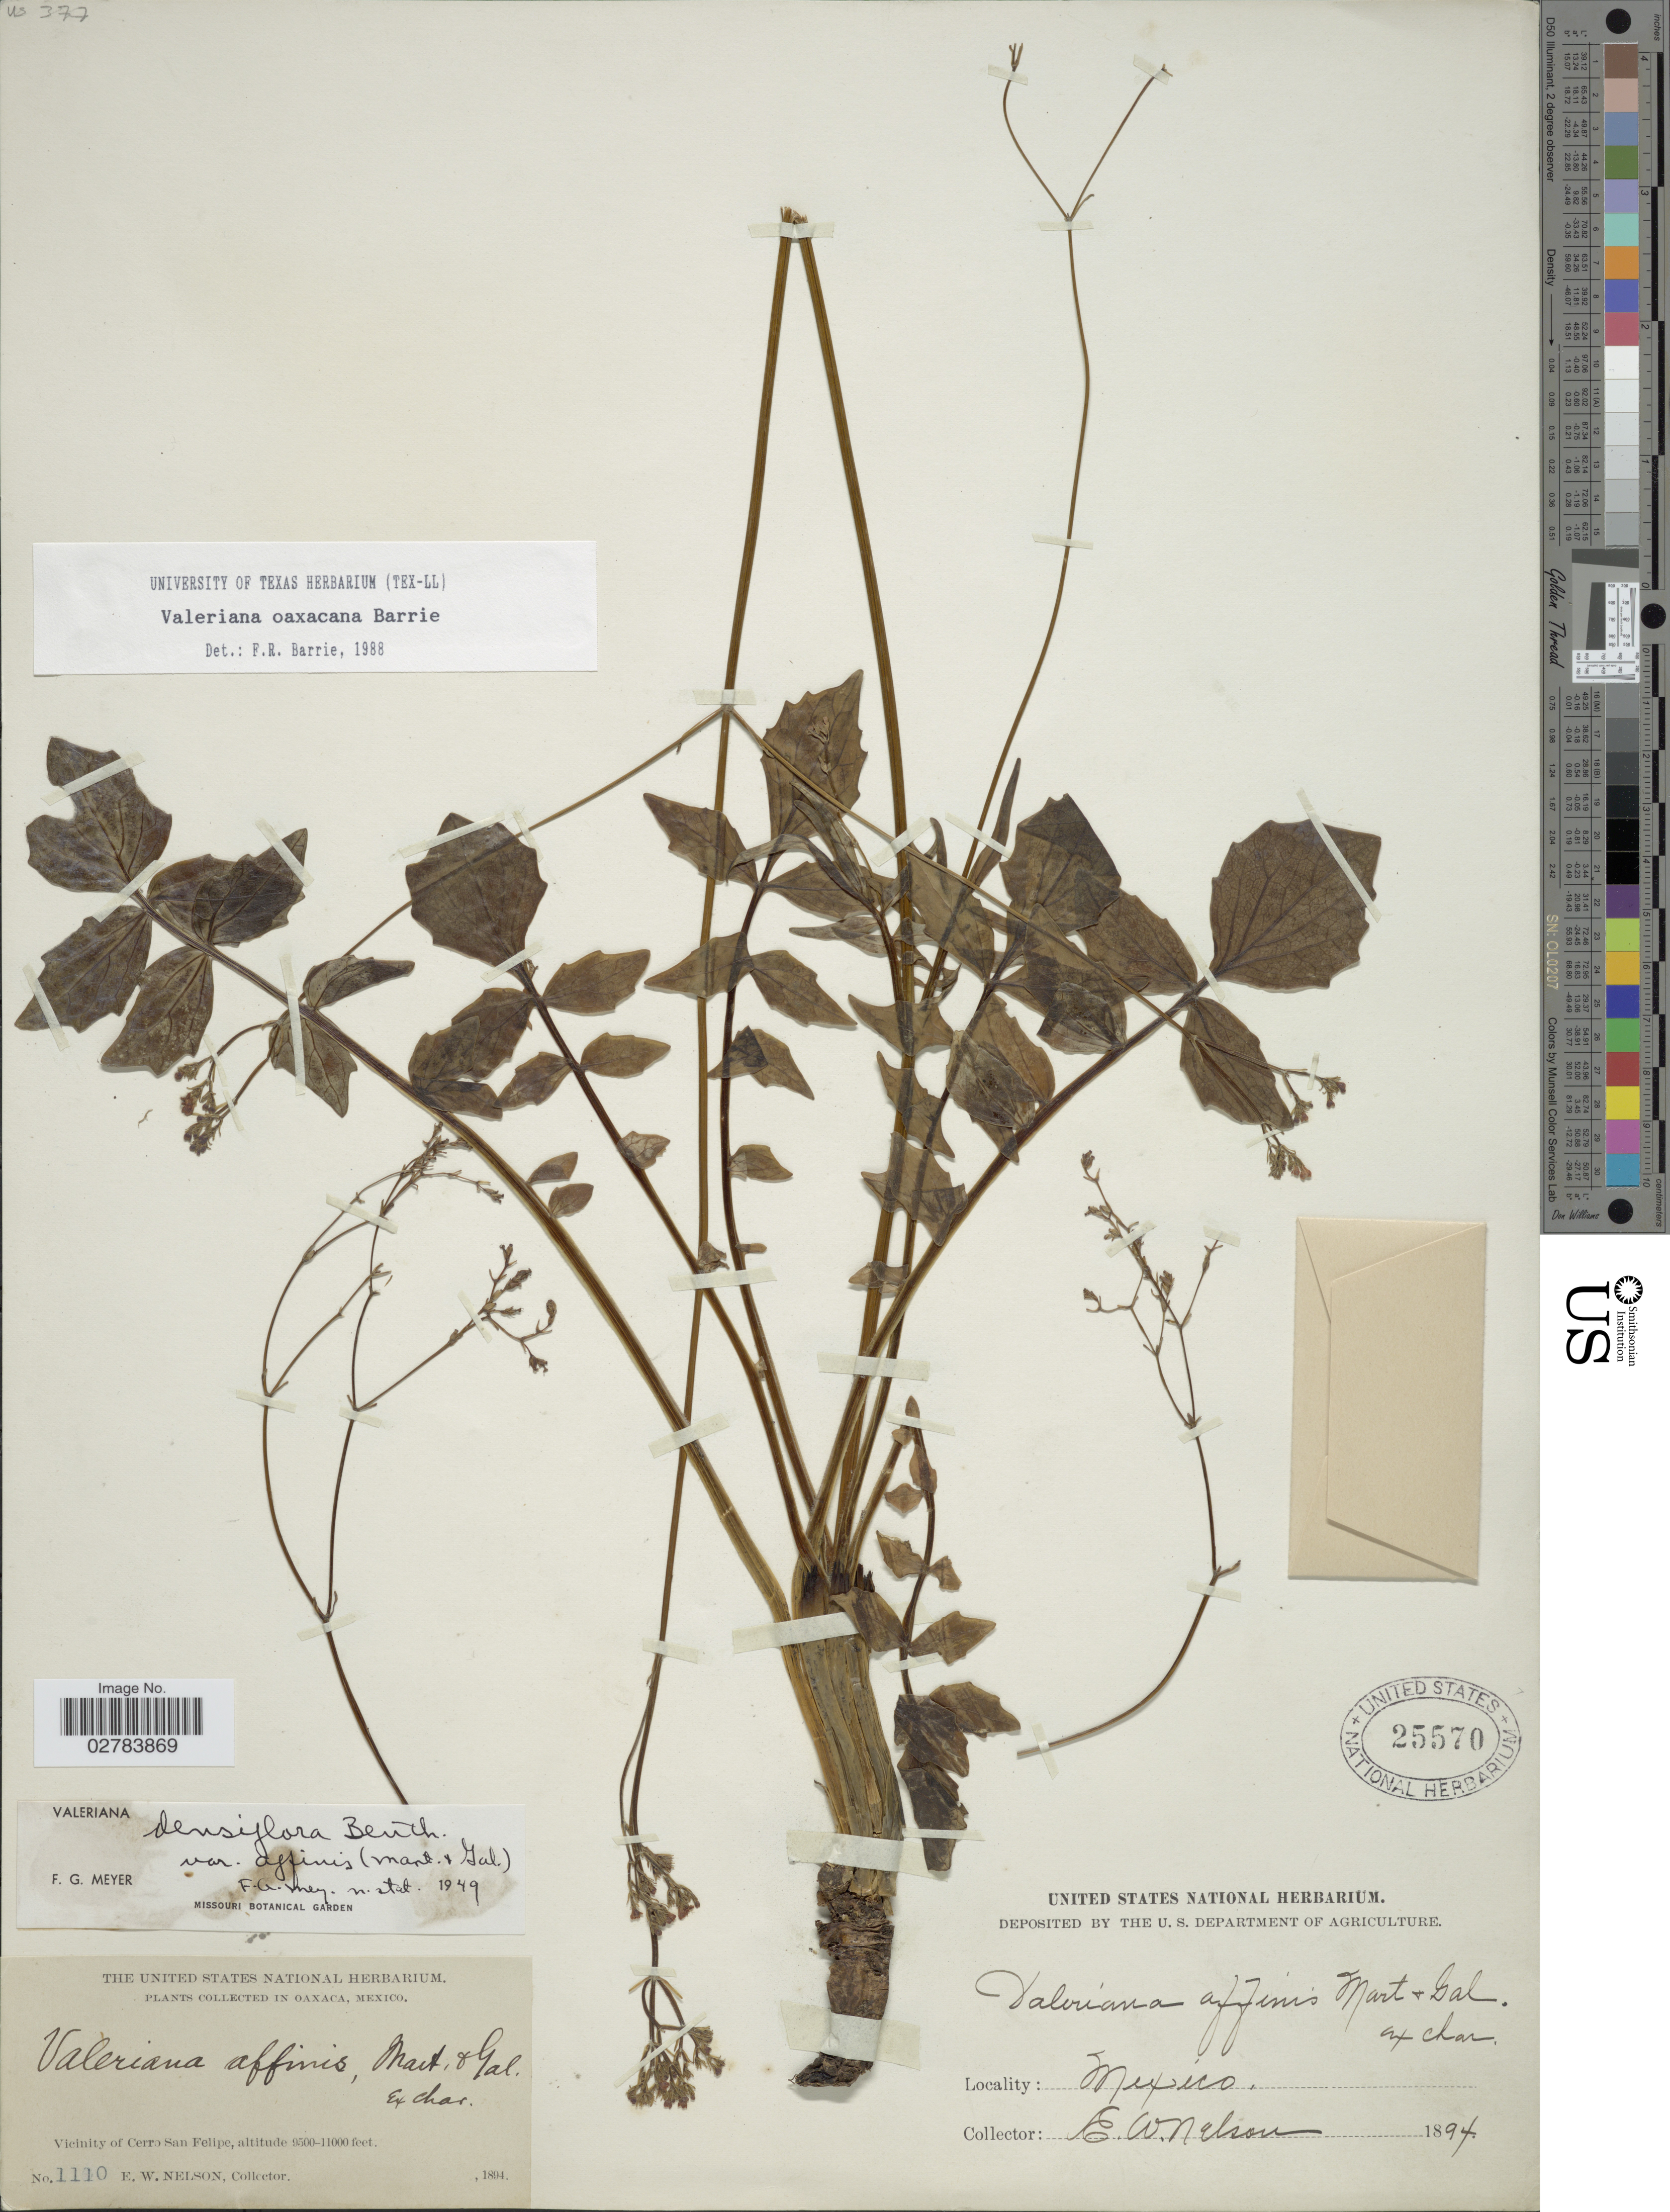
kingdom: Plantae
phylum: Tracheophyta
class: Magnoliopsida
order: Dipsacales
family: Caprifoliaceae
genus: Valeriana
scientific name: Valeriana oaxacana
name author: Barrie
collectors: E. W. Nelson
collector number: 1110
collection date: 1894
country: Mexico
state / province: Oaxaca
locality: Vicinity of Cerro San Felipe.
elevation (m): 2896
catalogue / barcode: US 25570